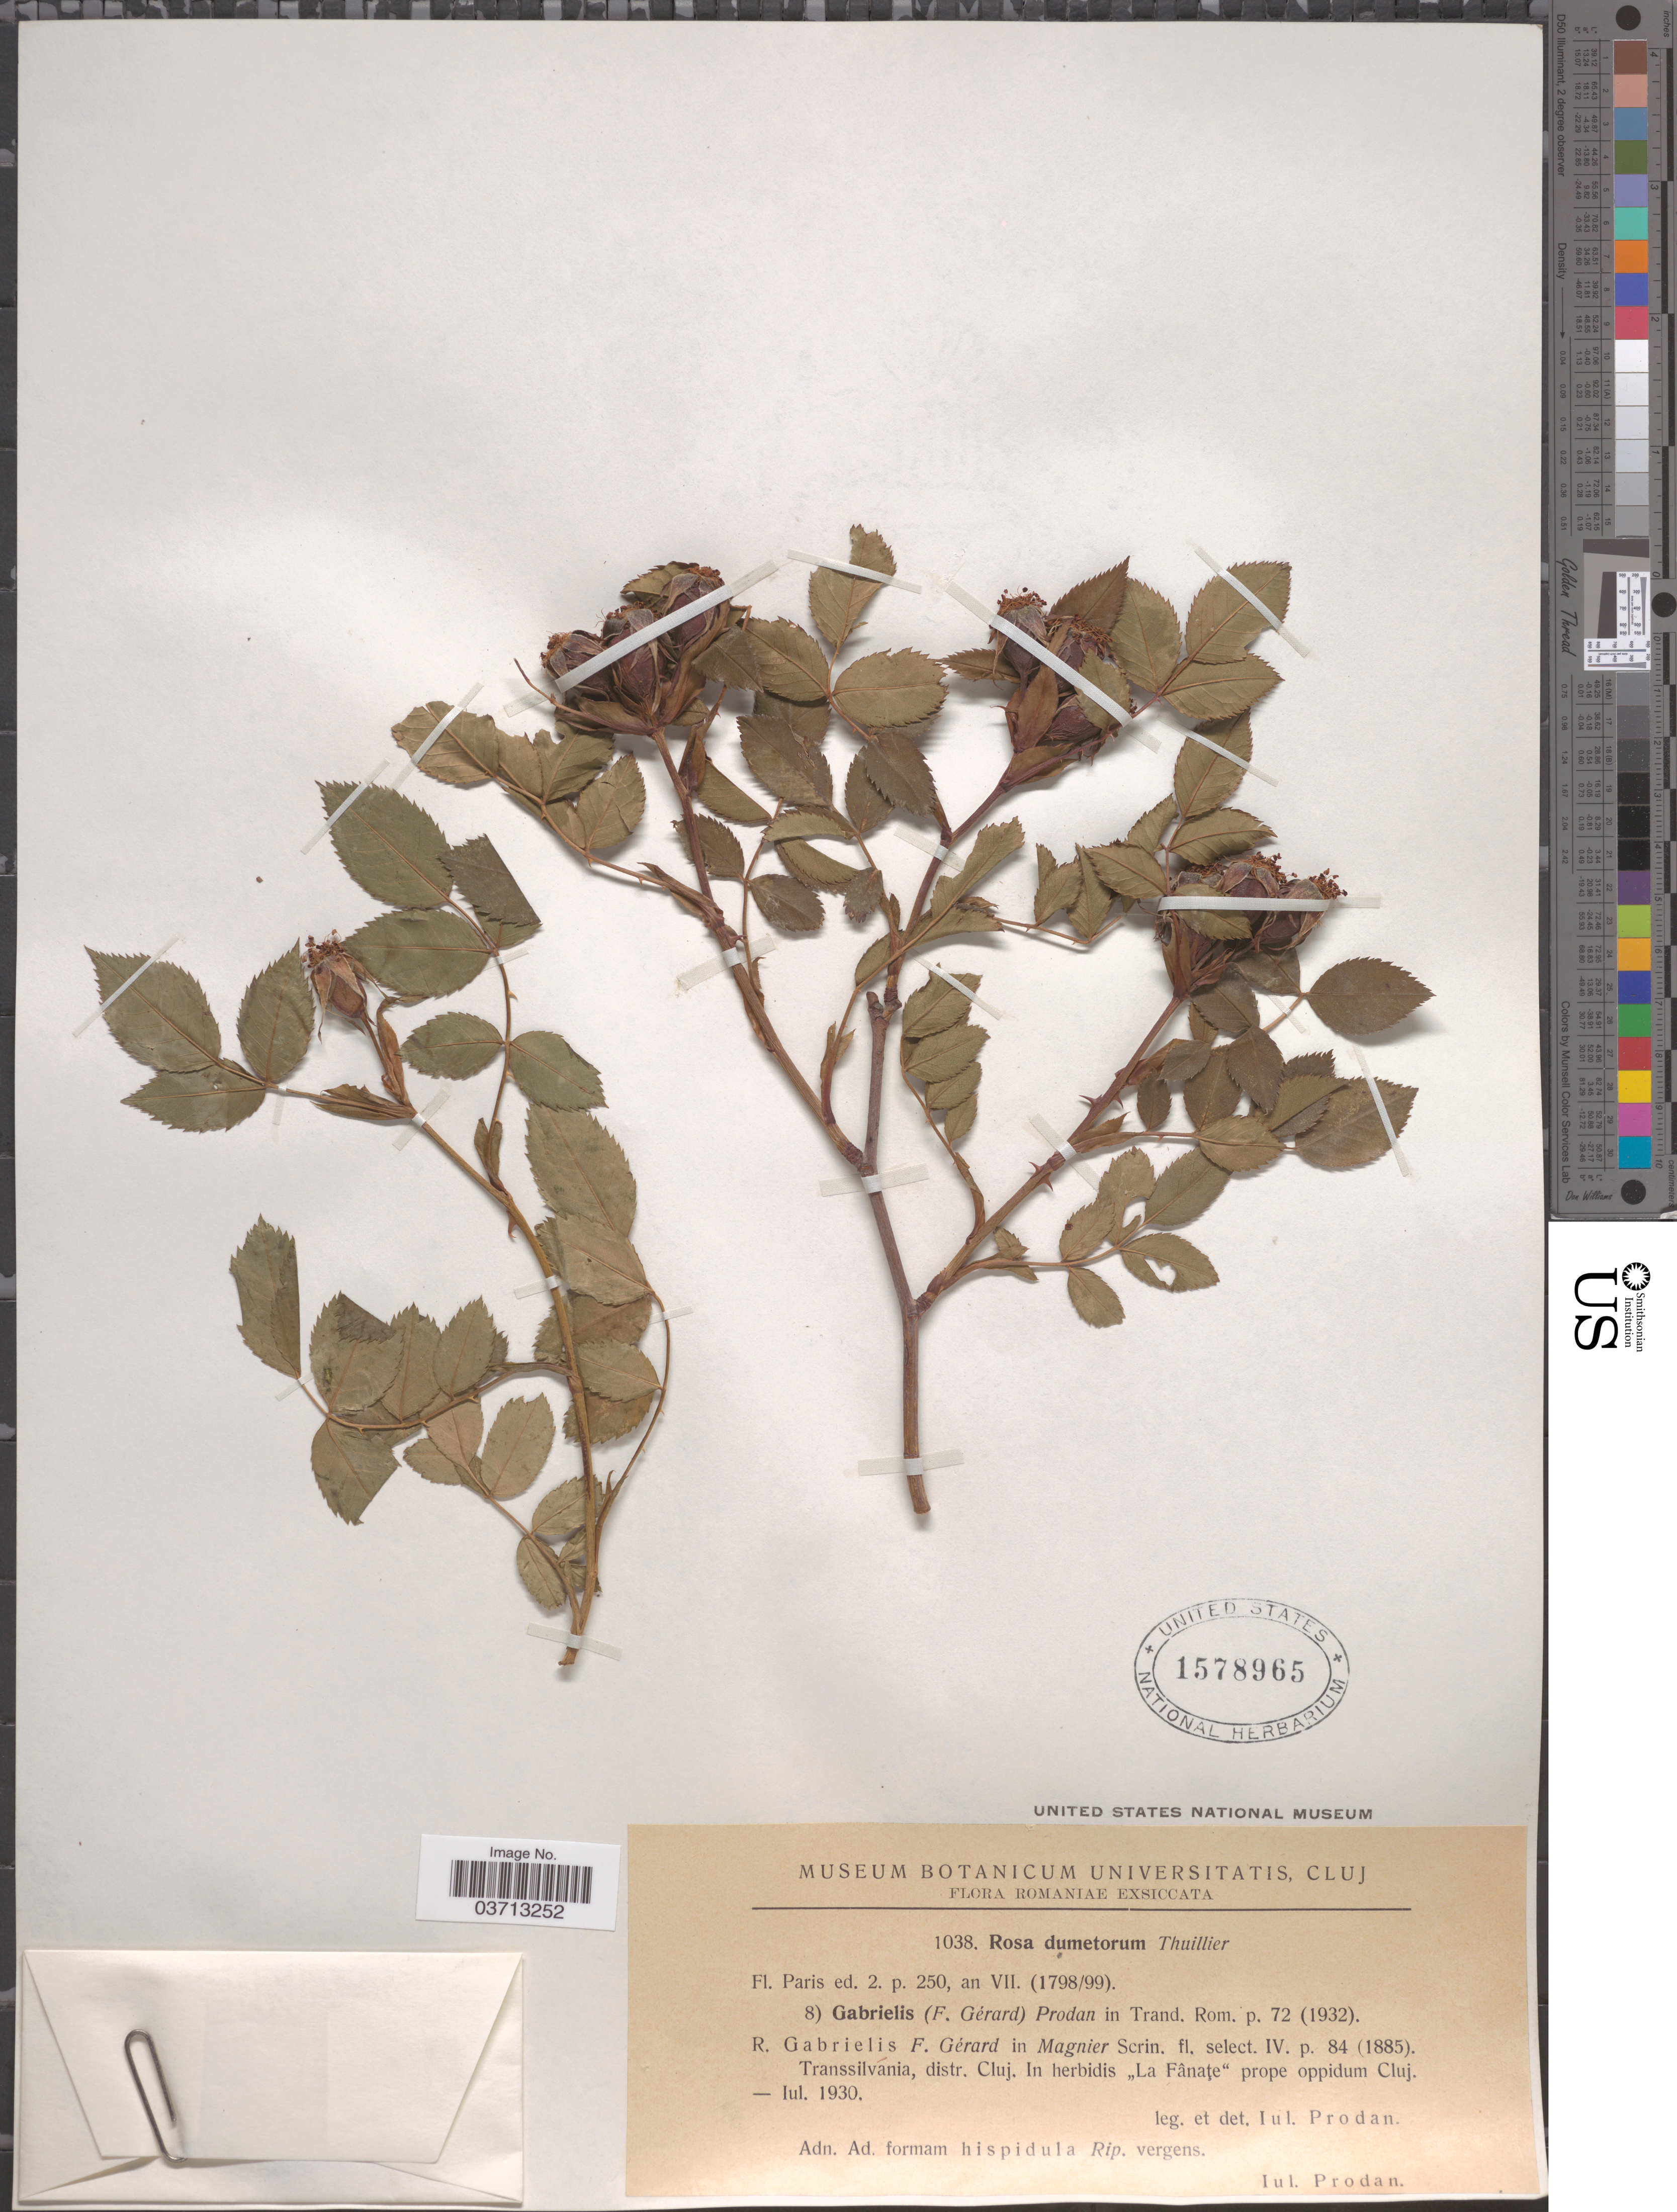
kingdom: Plantae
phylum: Tracheophyta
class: Magnoliopsida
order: Rosales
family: Rosaceae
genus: Rosa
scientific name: Rosa dumetorum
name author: Lange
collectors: J. Prodan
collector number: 1038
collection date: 1930-07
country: Romania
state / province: Cluj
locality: Transsilvania, distr. Cluj. In herbidis "La Fânaţe" prope oppidum Cluj.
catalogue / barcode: US 1578965